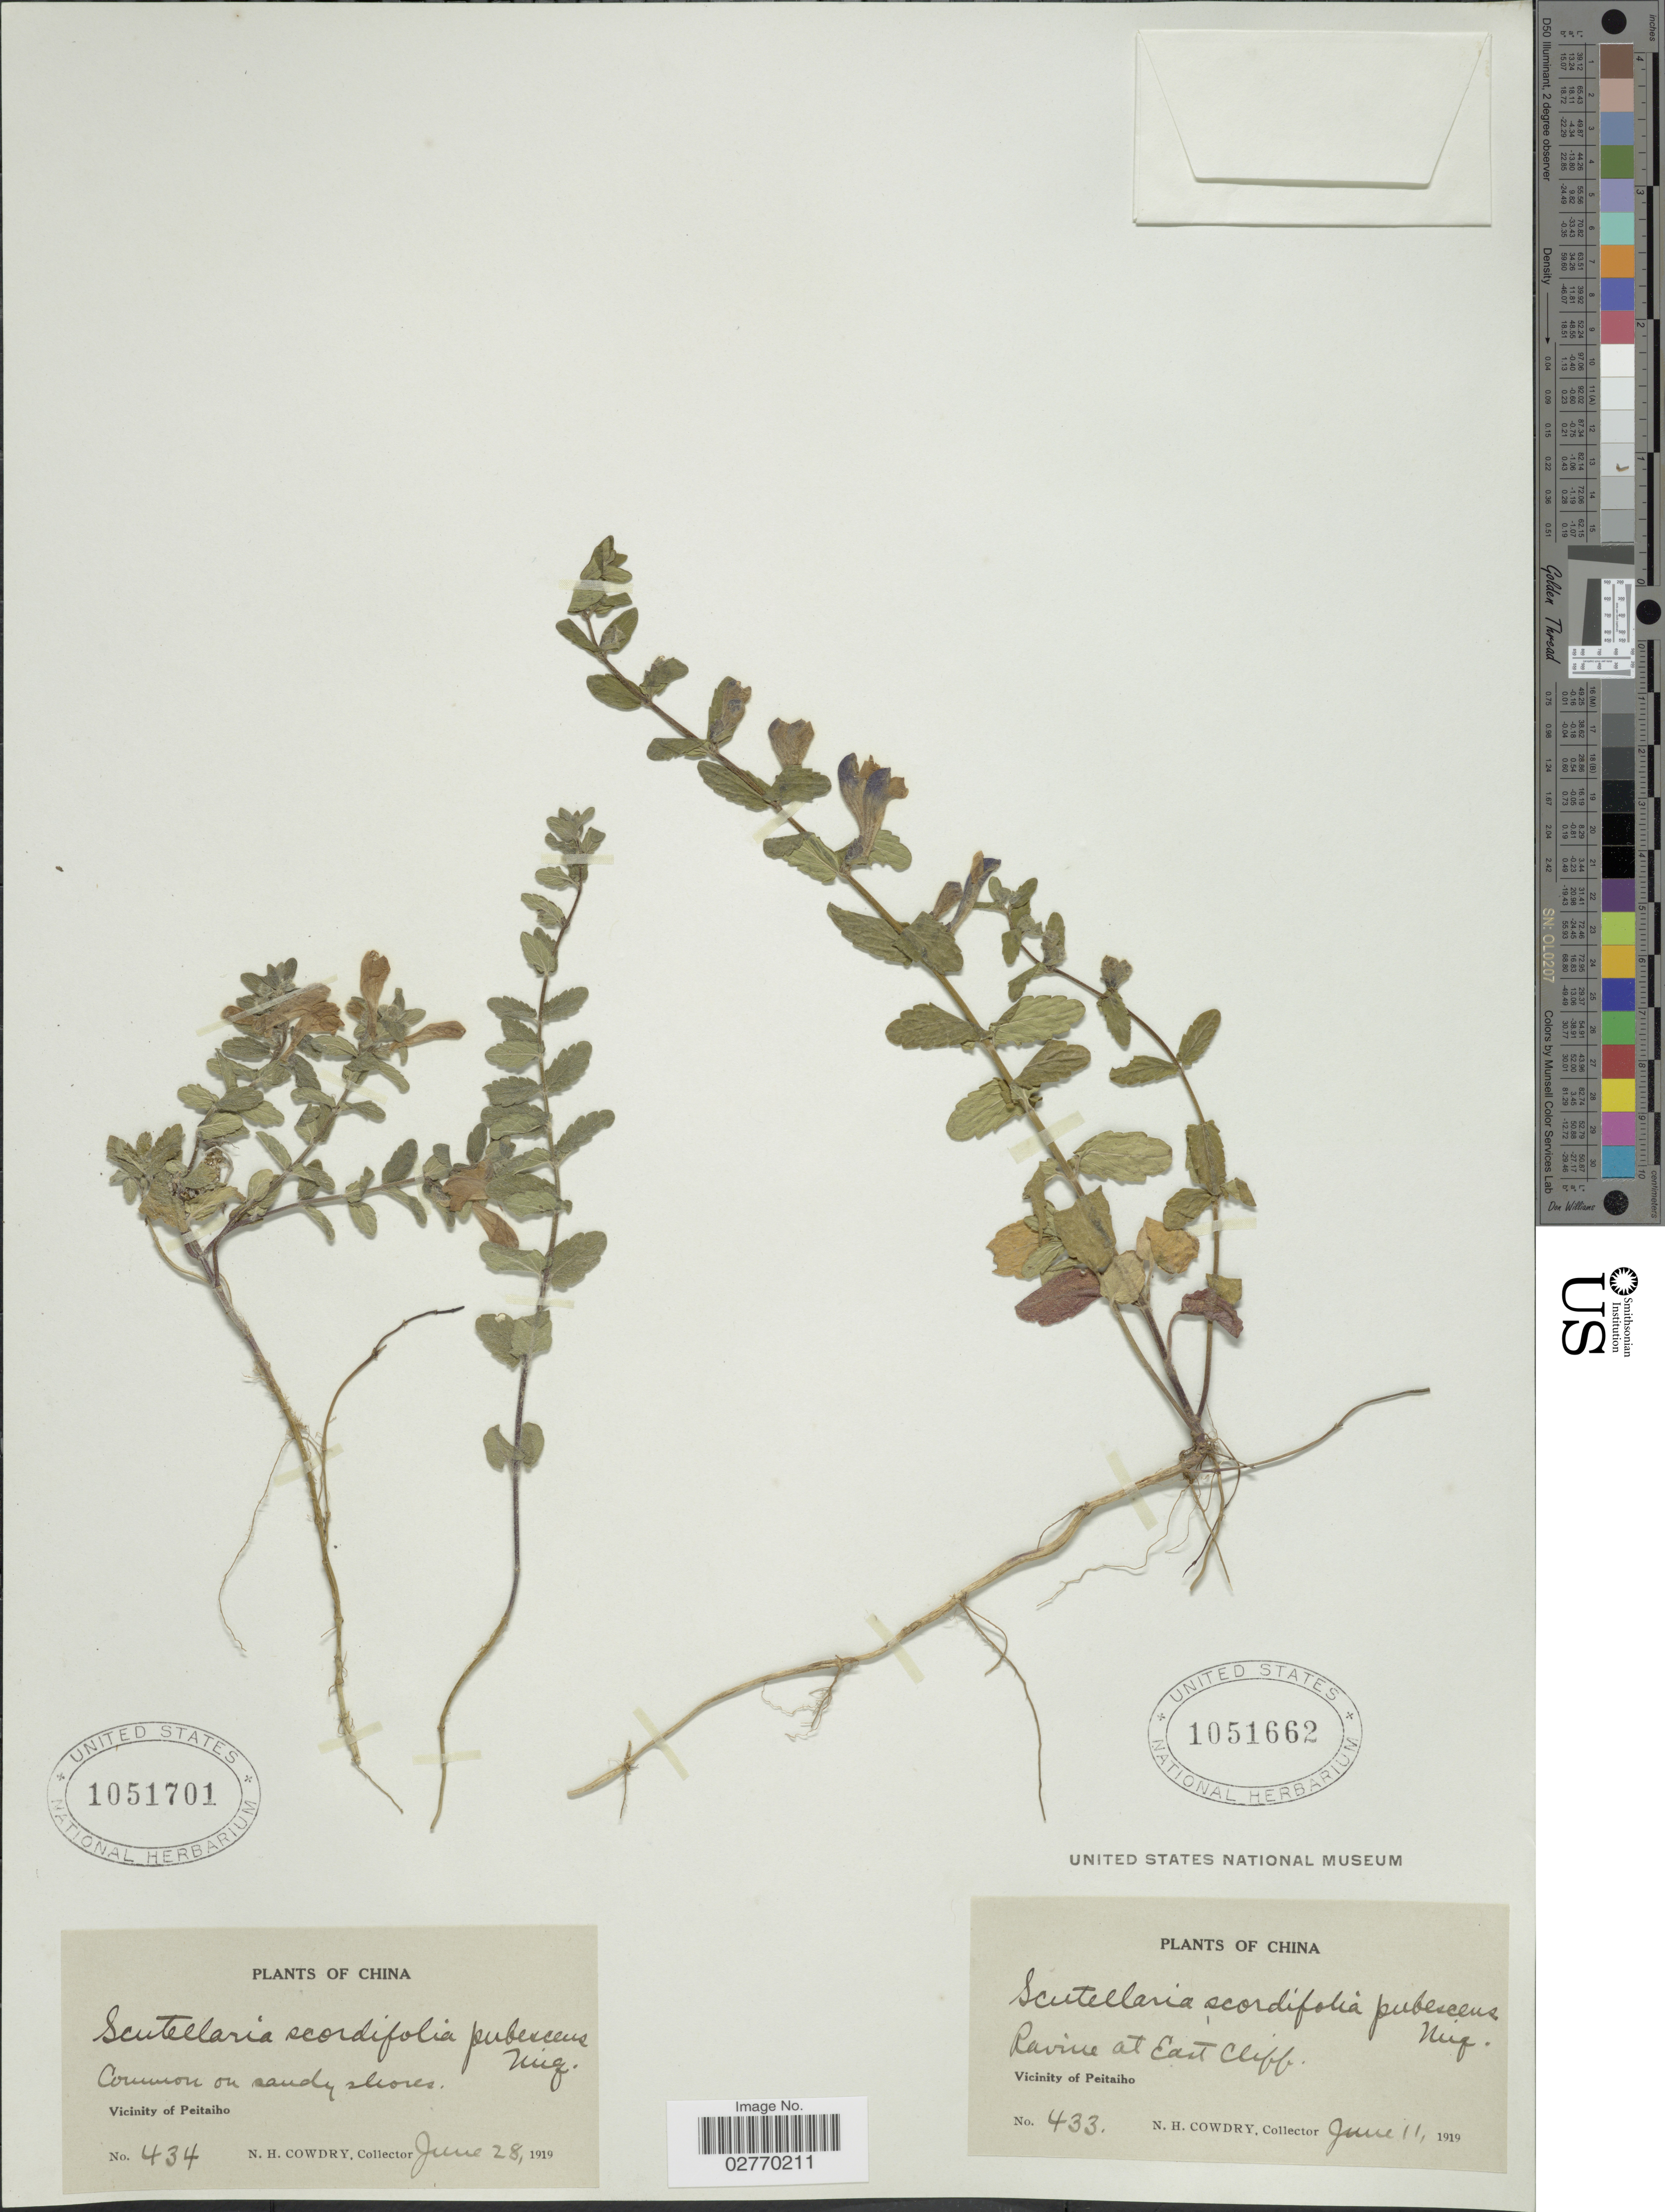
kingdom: Plantae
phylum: Tracheophyta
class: Magnoliopsida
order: Lamiales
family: Lamiaceae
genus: Scutellaria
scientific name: Scutellaria scordiifolia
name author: Fisch. ex Schrank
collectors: N. H. Cowdry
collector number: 434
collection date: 1919-06-28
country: China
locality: Vicinity of Peitaiho.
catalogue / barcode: US 1051701